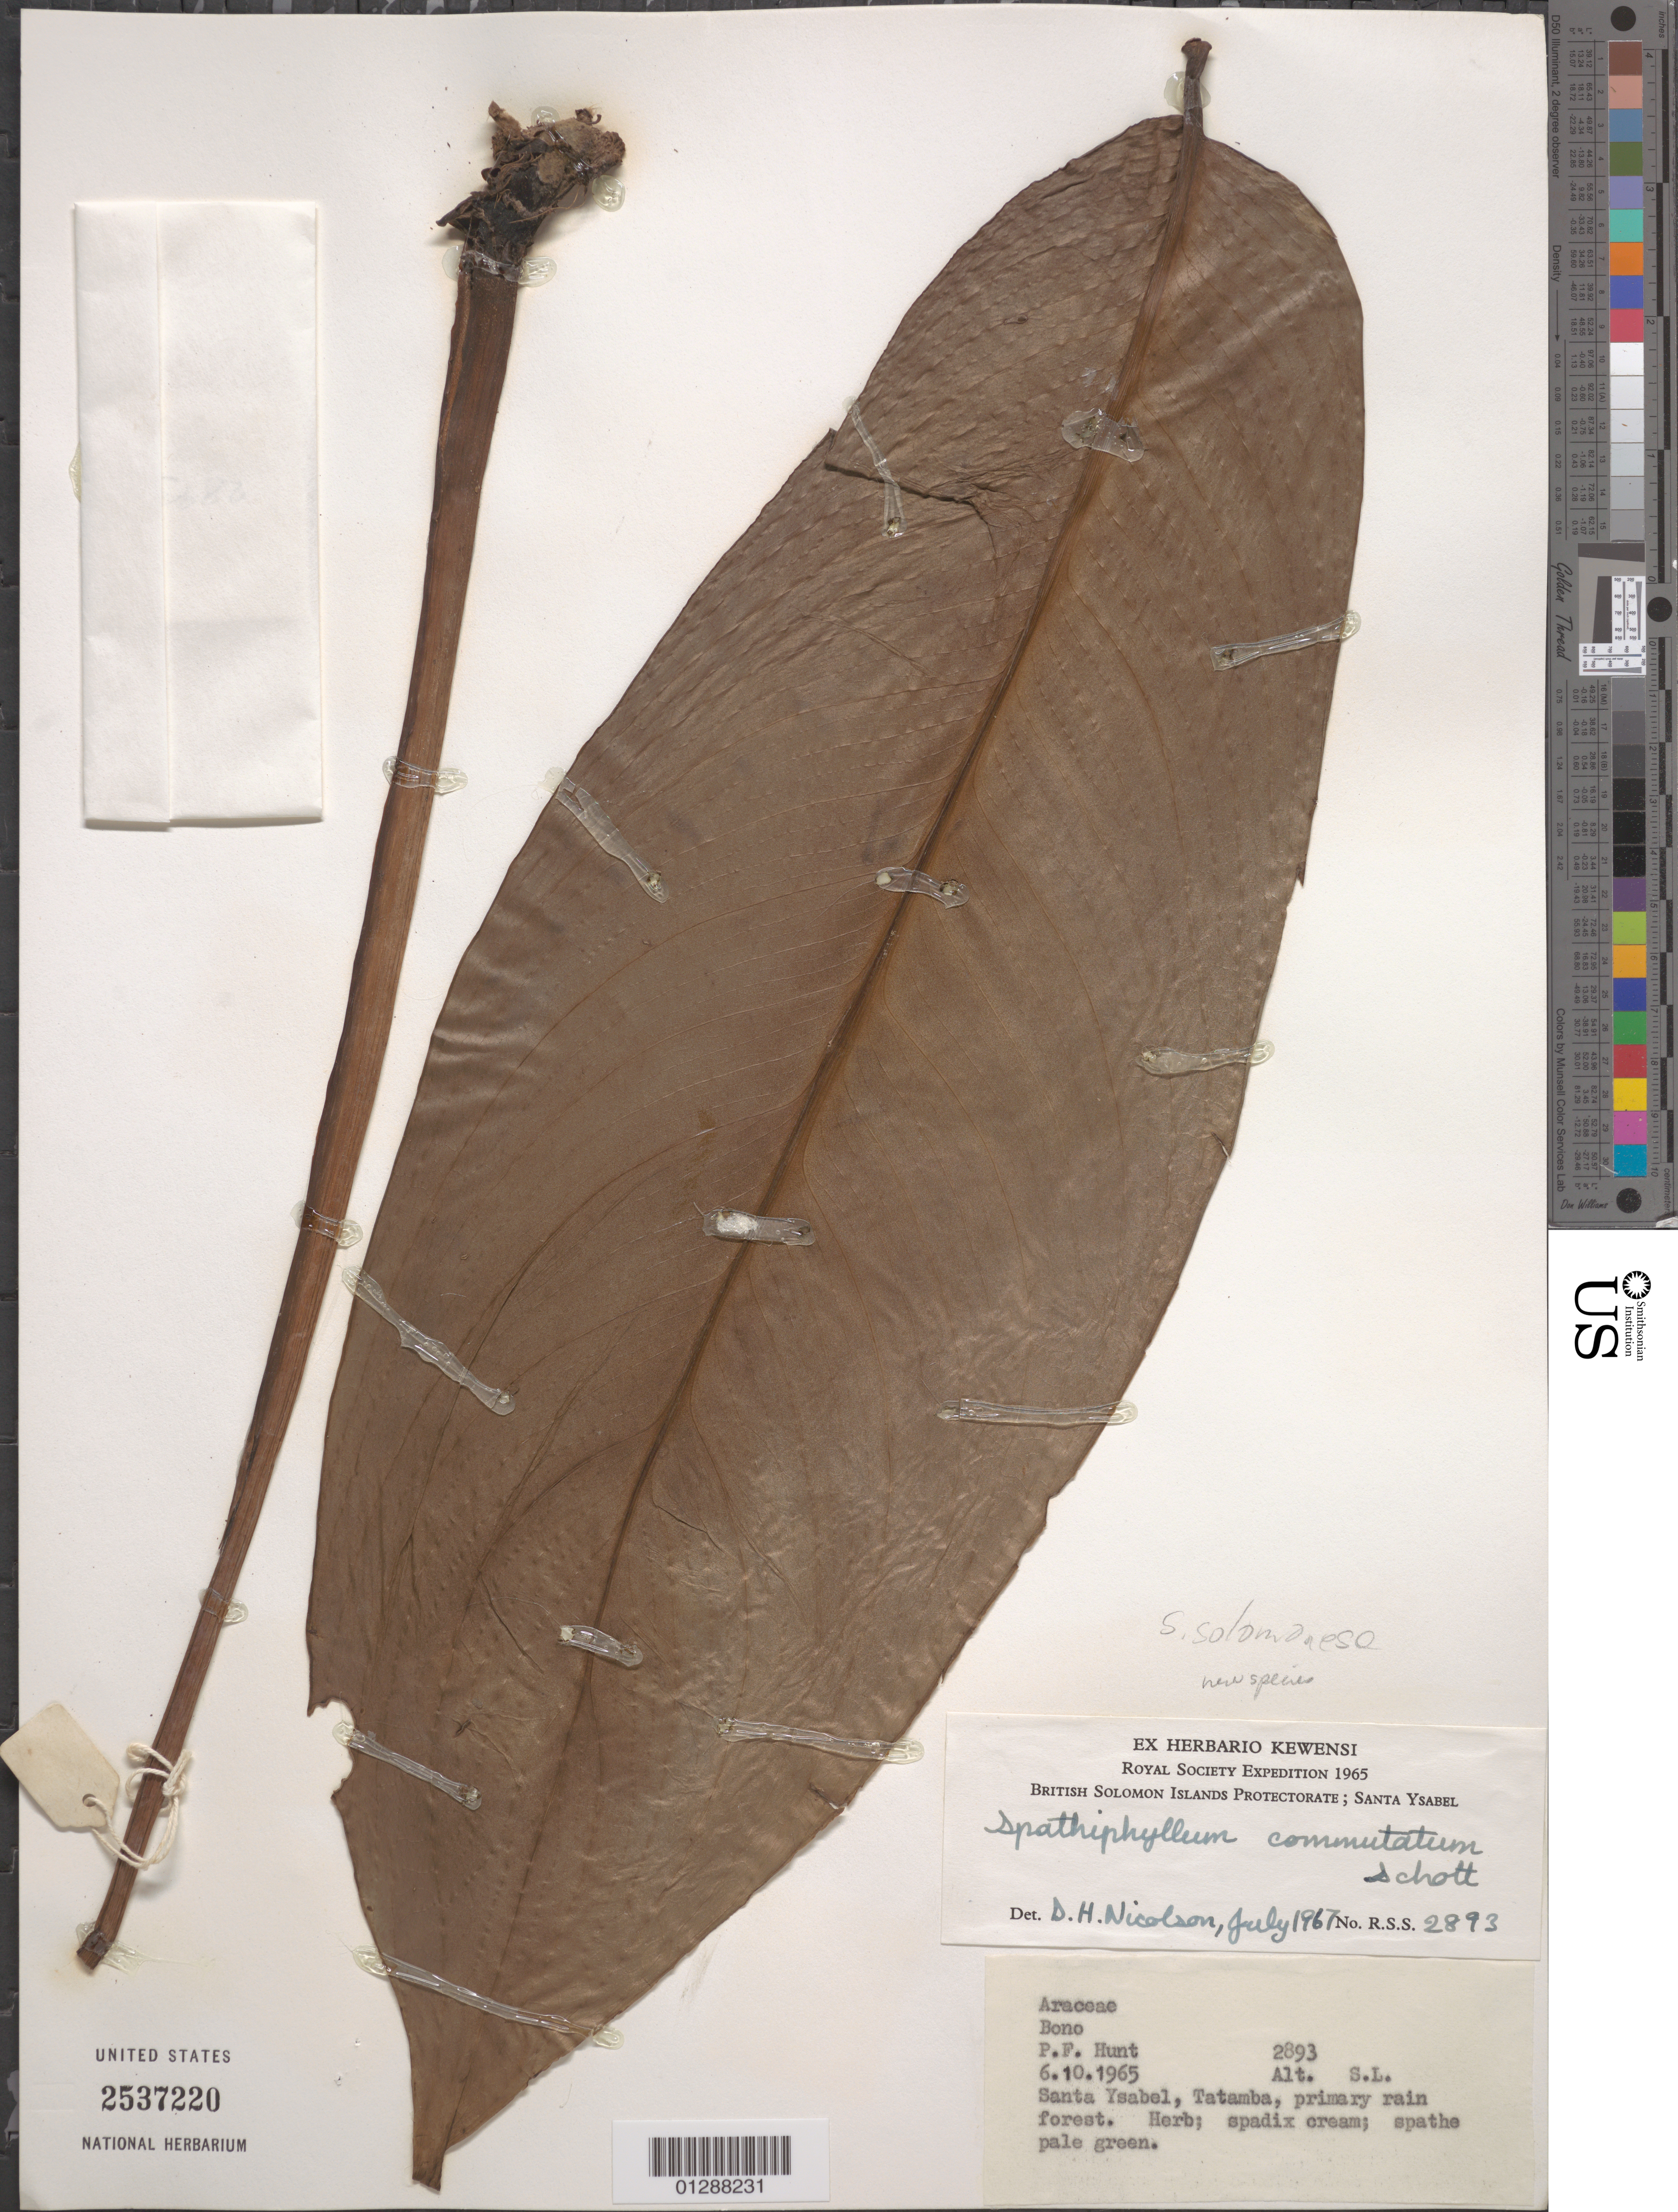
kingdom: Plantae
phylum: Tracheophyta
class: Liliopsida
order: Alismatales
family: Araceae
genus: Spathiphyllum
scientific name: Spathiphyllum solomonense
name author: Nicolson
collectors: P. F. Hunt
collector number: R.S.S. 2893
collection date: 1965-10-06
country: Solomon Islands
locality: British Solomon Islands Protectorate; Santa Ysabel. Santa Ysabel, Tatamba.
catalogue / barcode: US 2537220